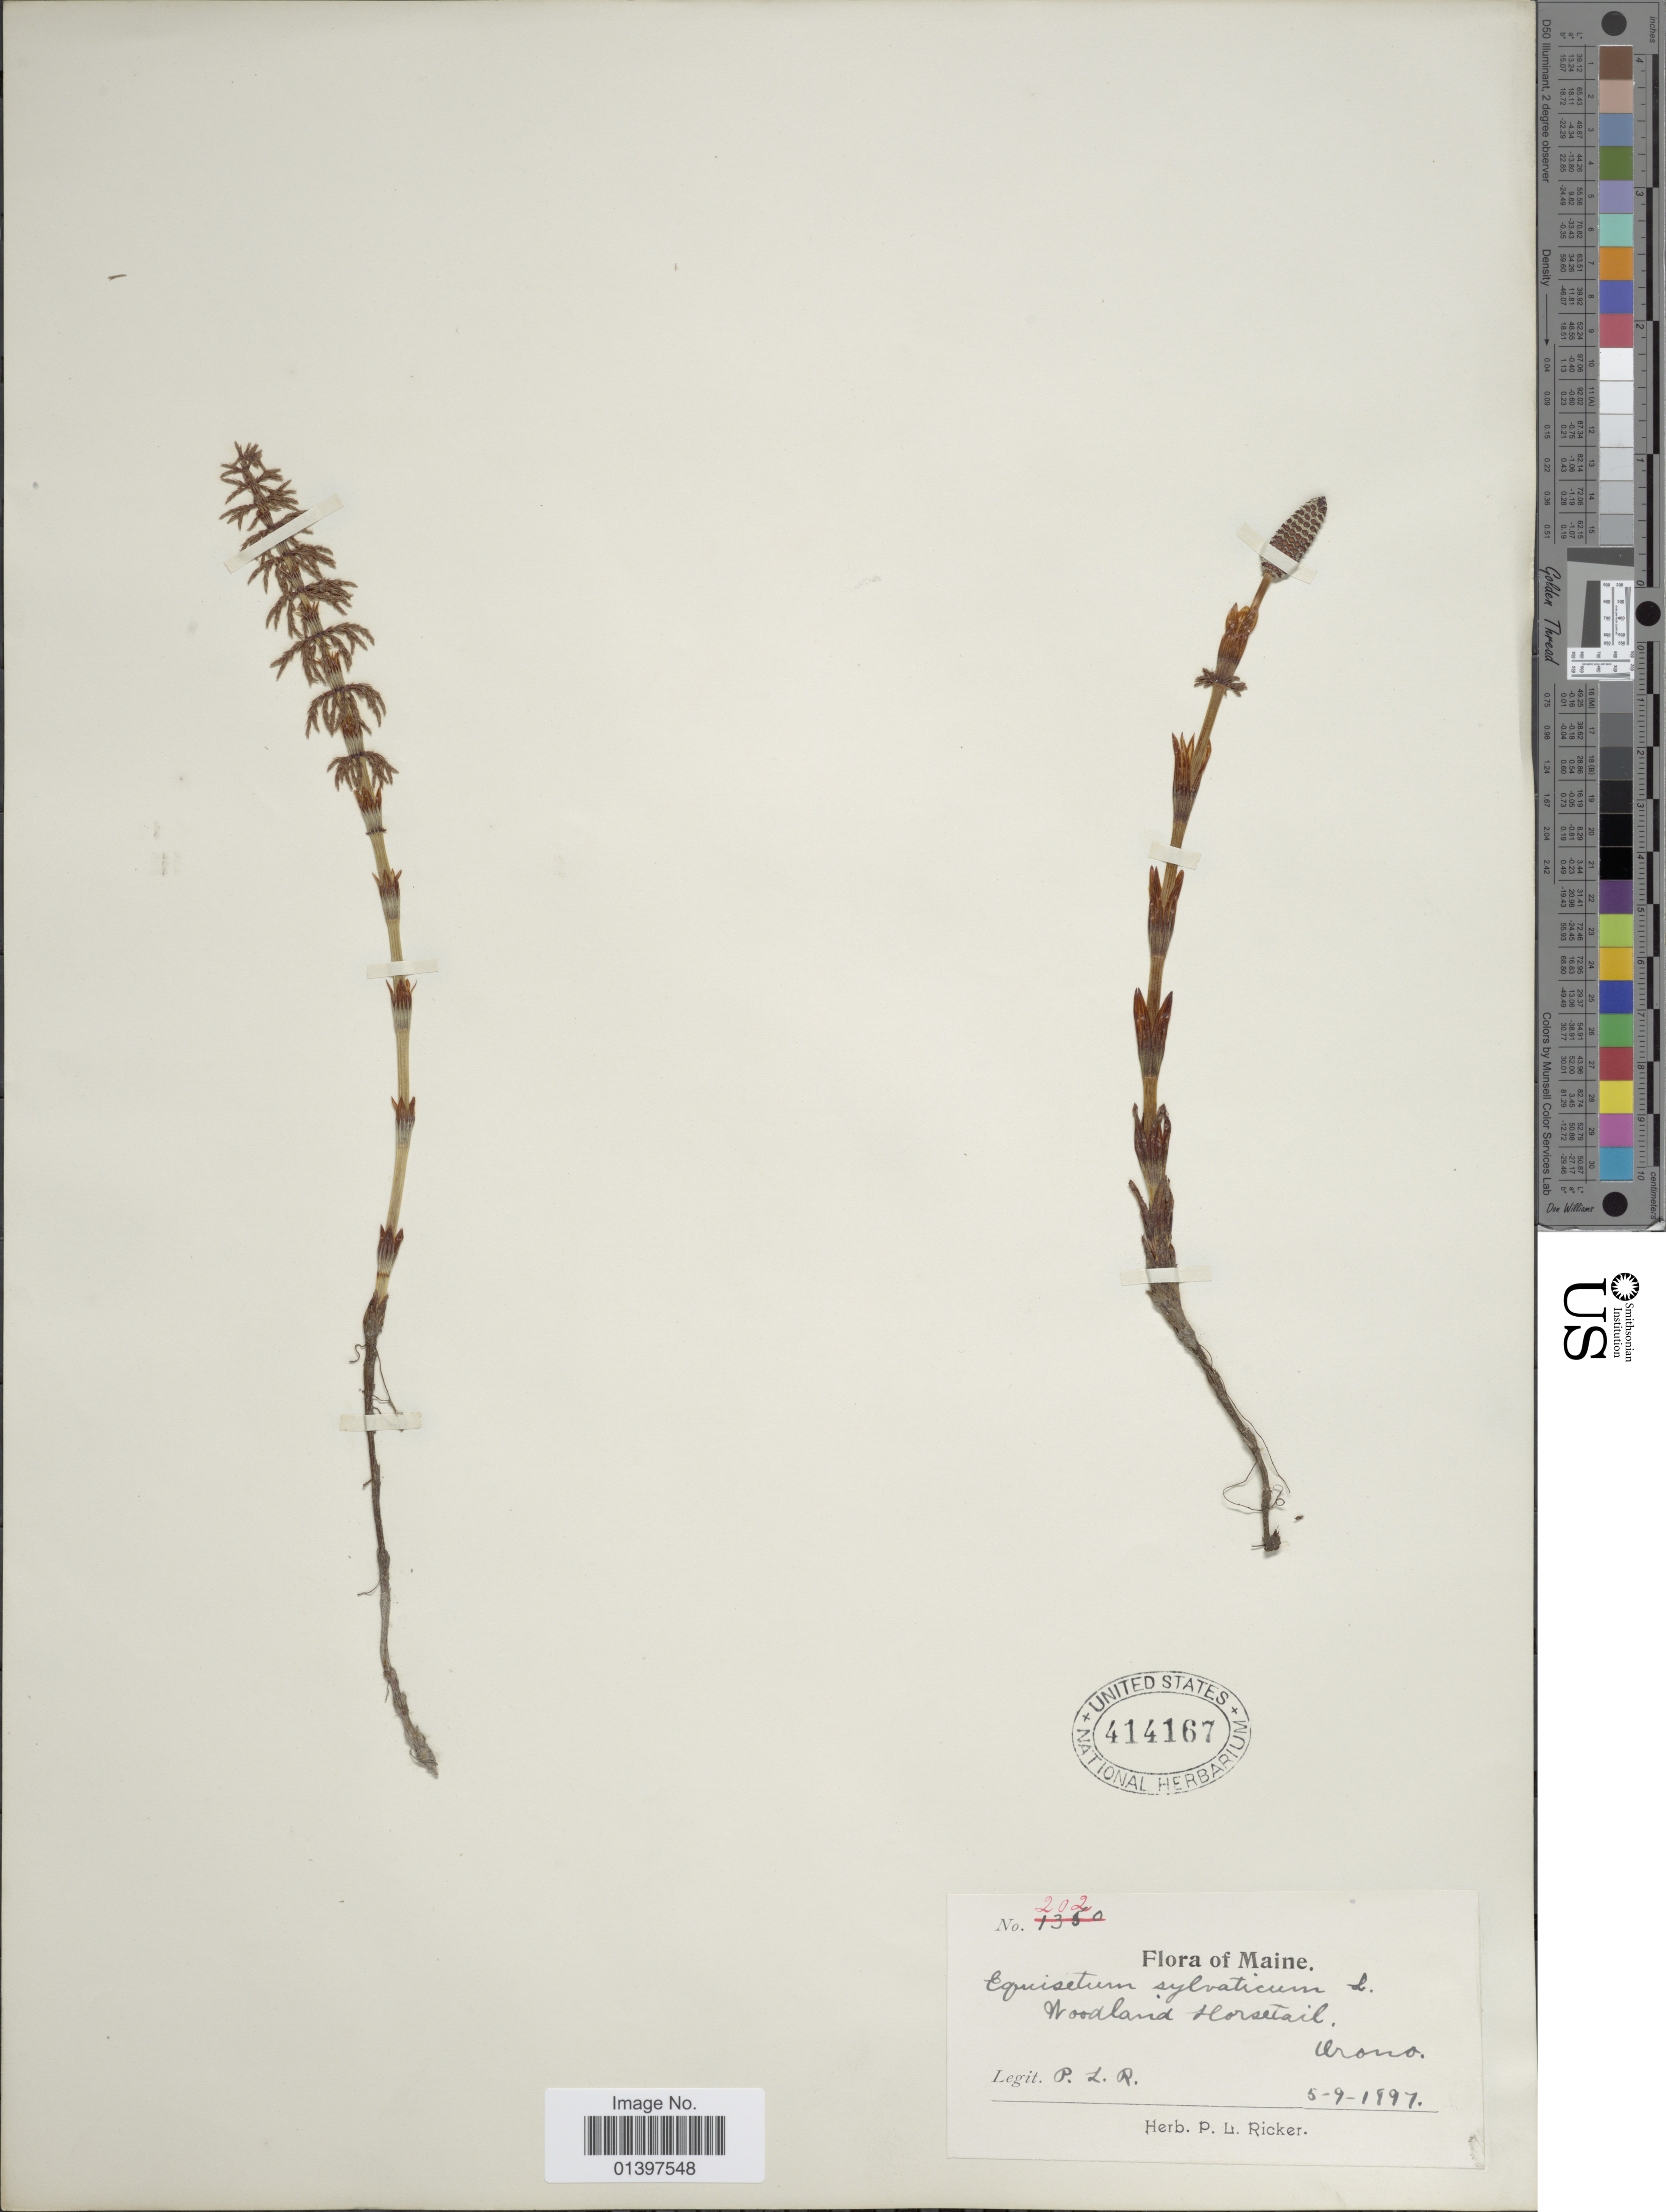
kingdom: Plantae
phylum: Tracheophyta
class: Polypodiopsida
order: Equisetales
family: Equisetaceae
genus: Equisetum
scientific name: Equisetum sylvaticum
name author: L.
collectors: P. Ricker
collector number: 202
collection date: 1897-09-05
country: United States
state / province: Maine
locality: Woodland Horsetail, Orono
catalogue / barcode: US 414167